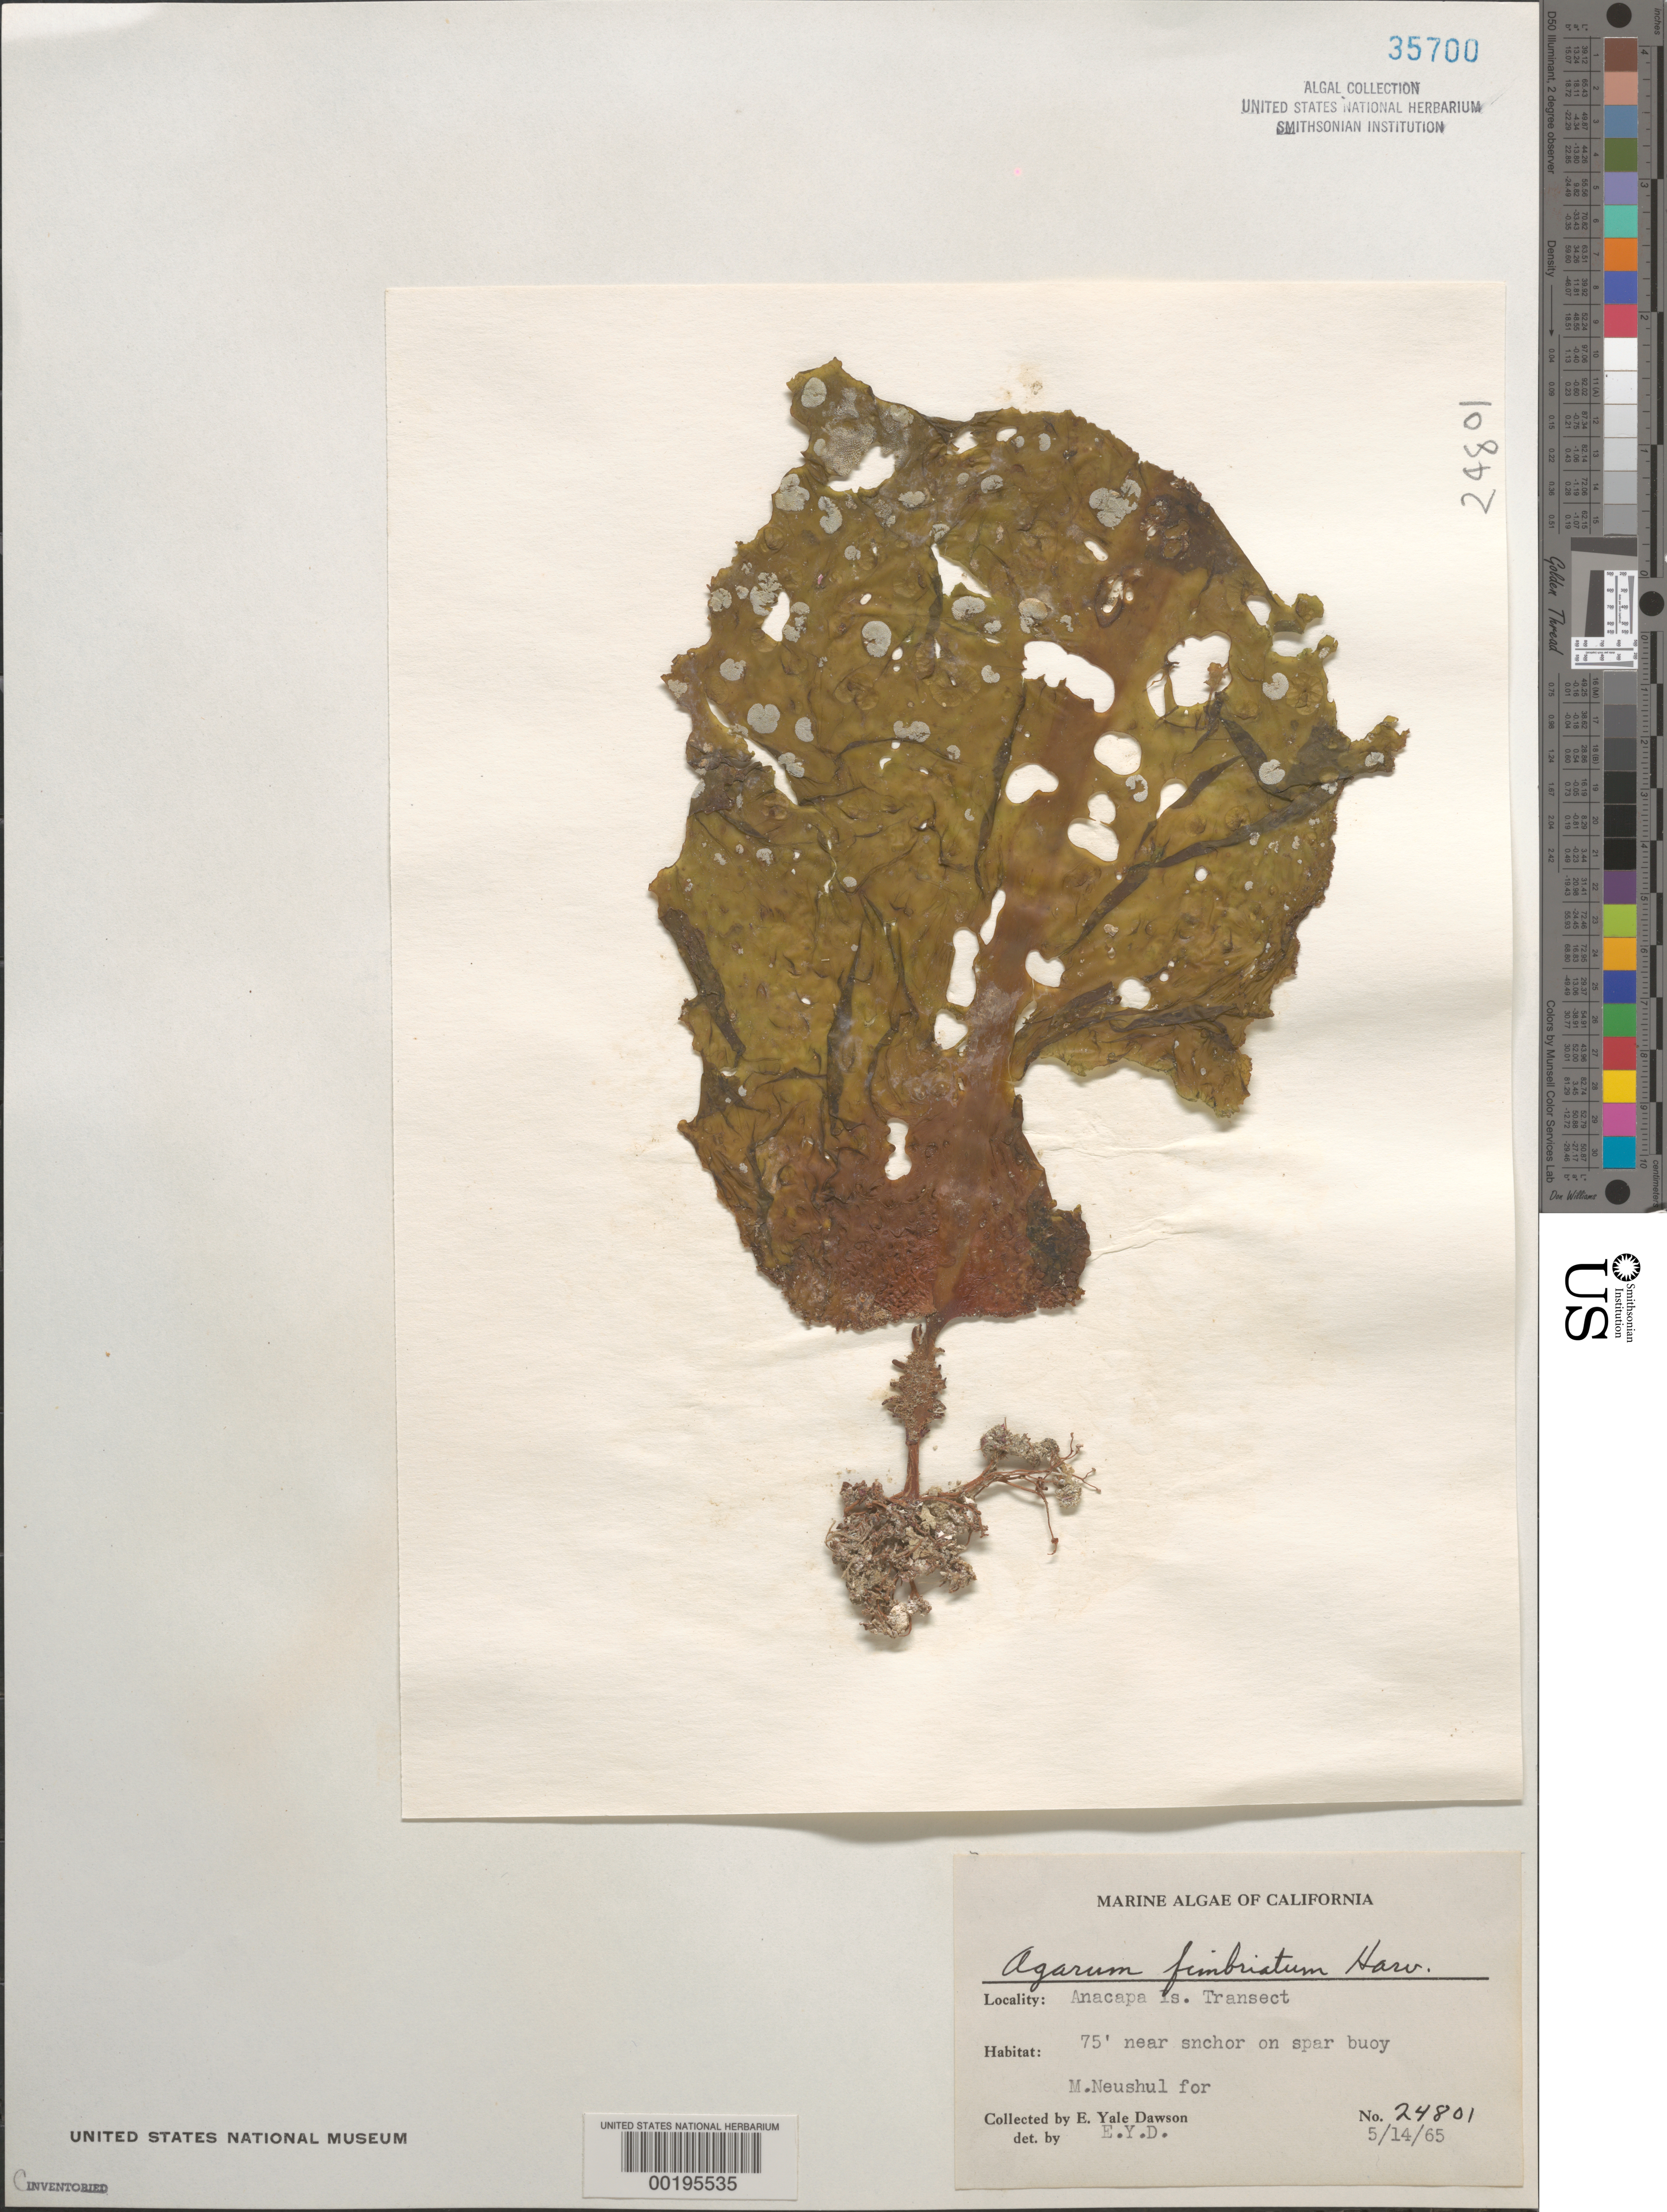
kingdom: Chromista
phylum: Ochrophyta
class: Phaeophyceae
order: Laminariales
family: Agaraceae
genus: Neoagarum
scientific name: Neoagarum fimbriatum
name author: (Harvey) H.Kawai & Hanyuda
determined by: Algae name updating Project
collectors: M. Neushul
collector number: EYD 24801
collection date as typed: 14 May 1965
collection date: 1965-05-14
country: United States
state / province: California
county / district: Ventura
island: Anacapa Island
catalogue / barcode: US 35700